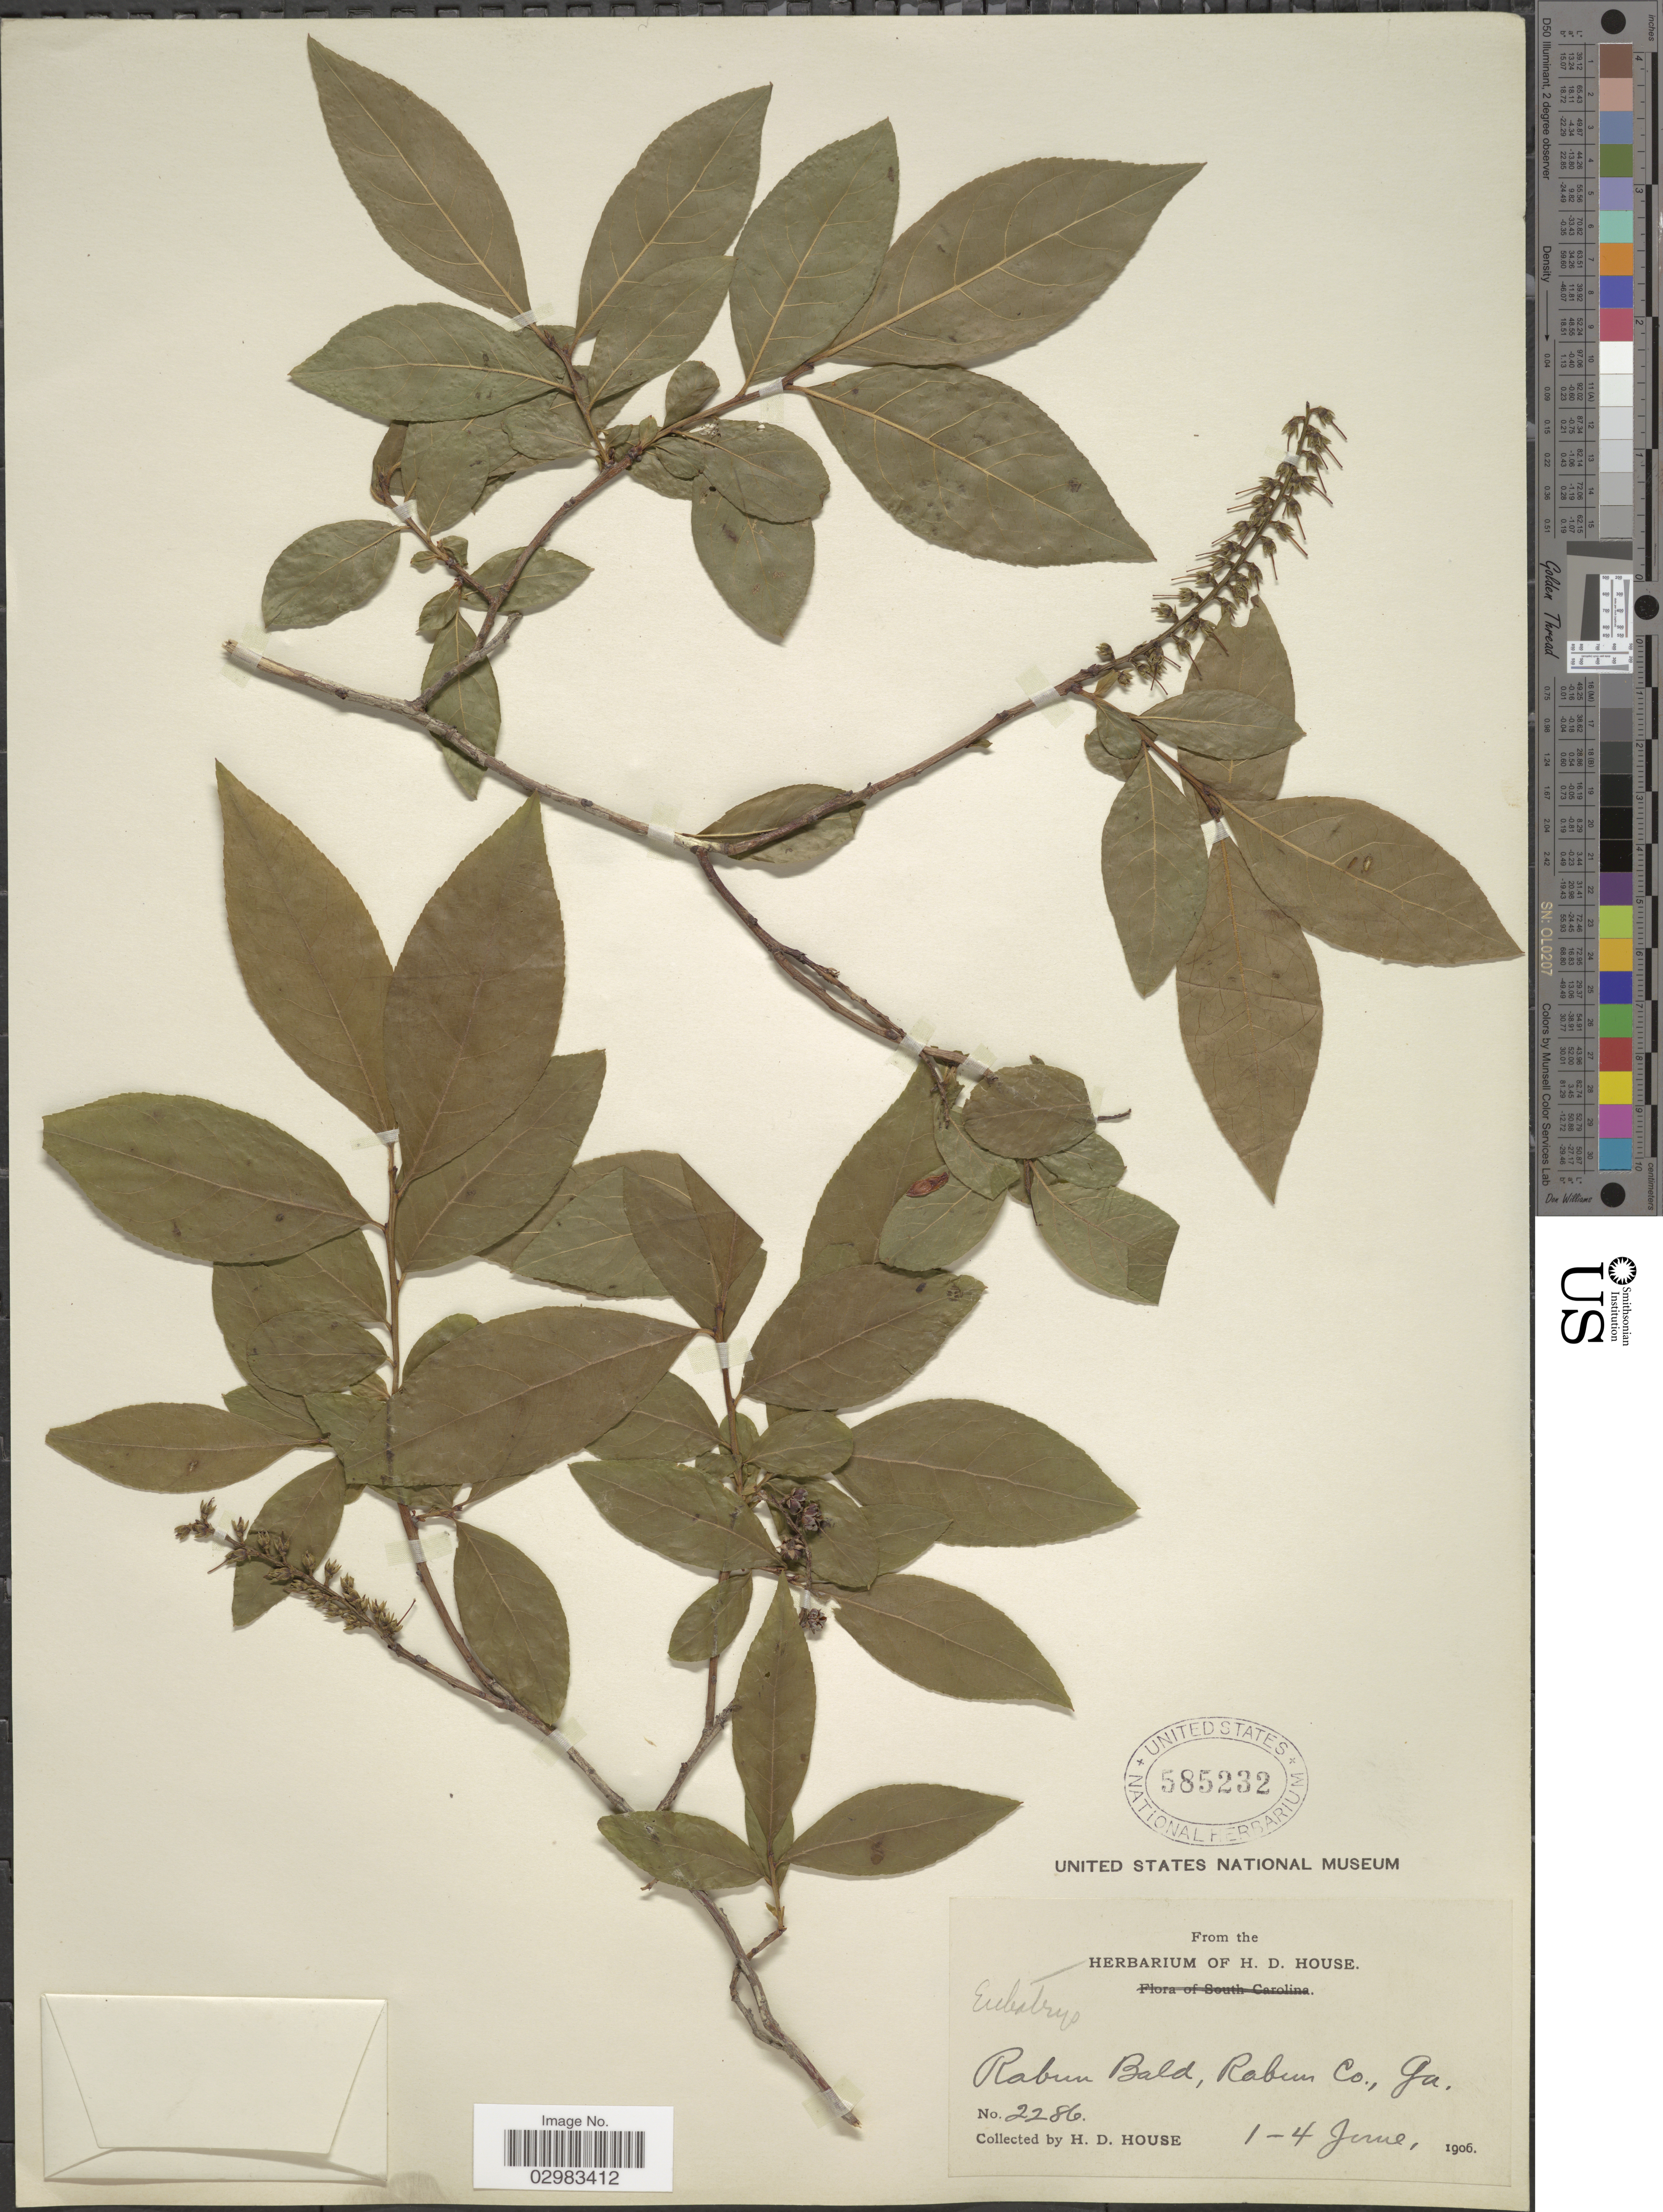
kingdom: Plantae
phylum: Tracheophyta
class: Magnoliopsida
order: Ericales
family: Ericaceae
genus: Leucothoe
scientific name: Leucothoë racemosa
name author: (L.) A. Gray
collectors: H. D. House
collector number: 2286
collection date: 1906-06-01/1906-06-04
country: United States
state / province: Georgia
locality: Rabun Bald, Rabun Co.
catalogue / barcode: US 585232